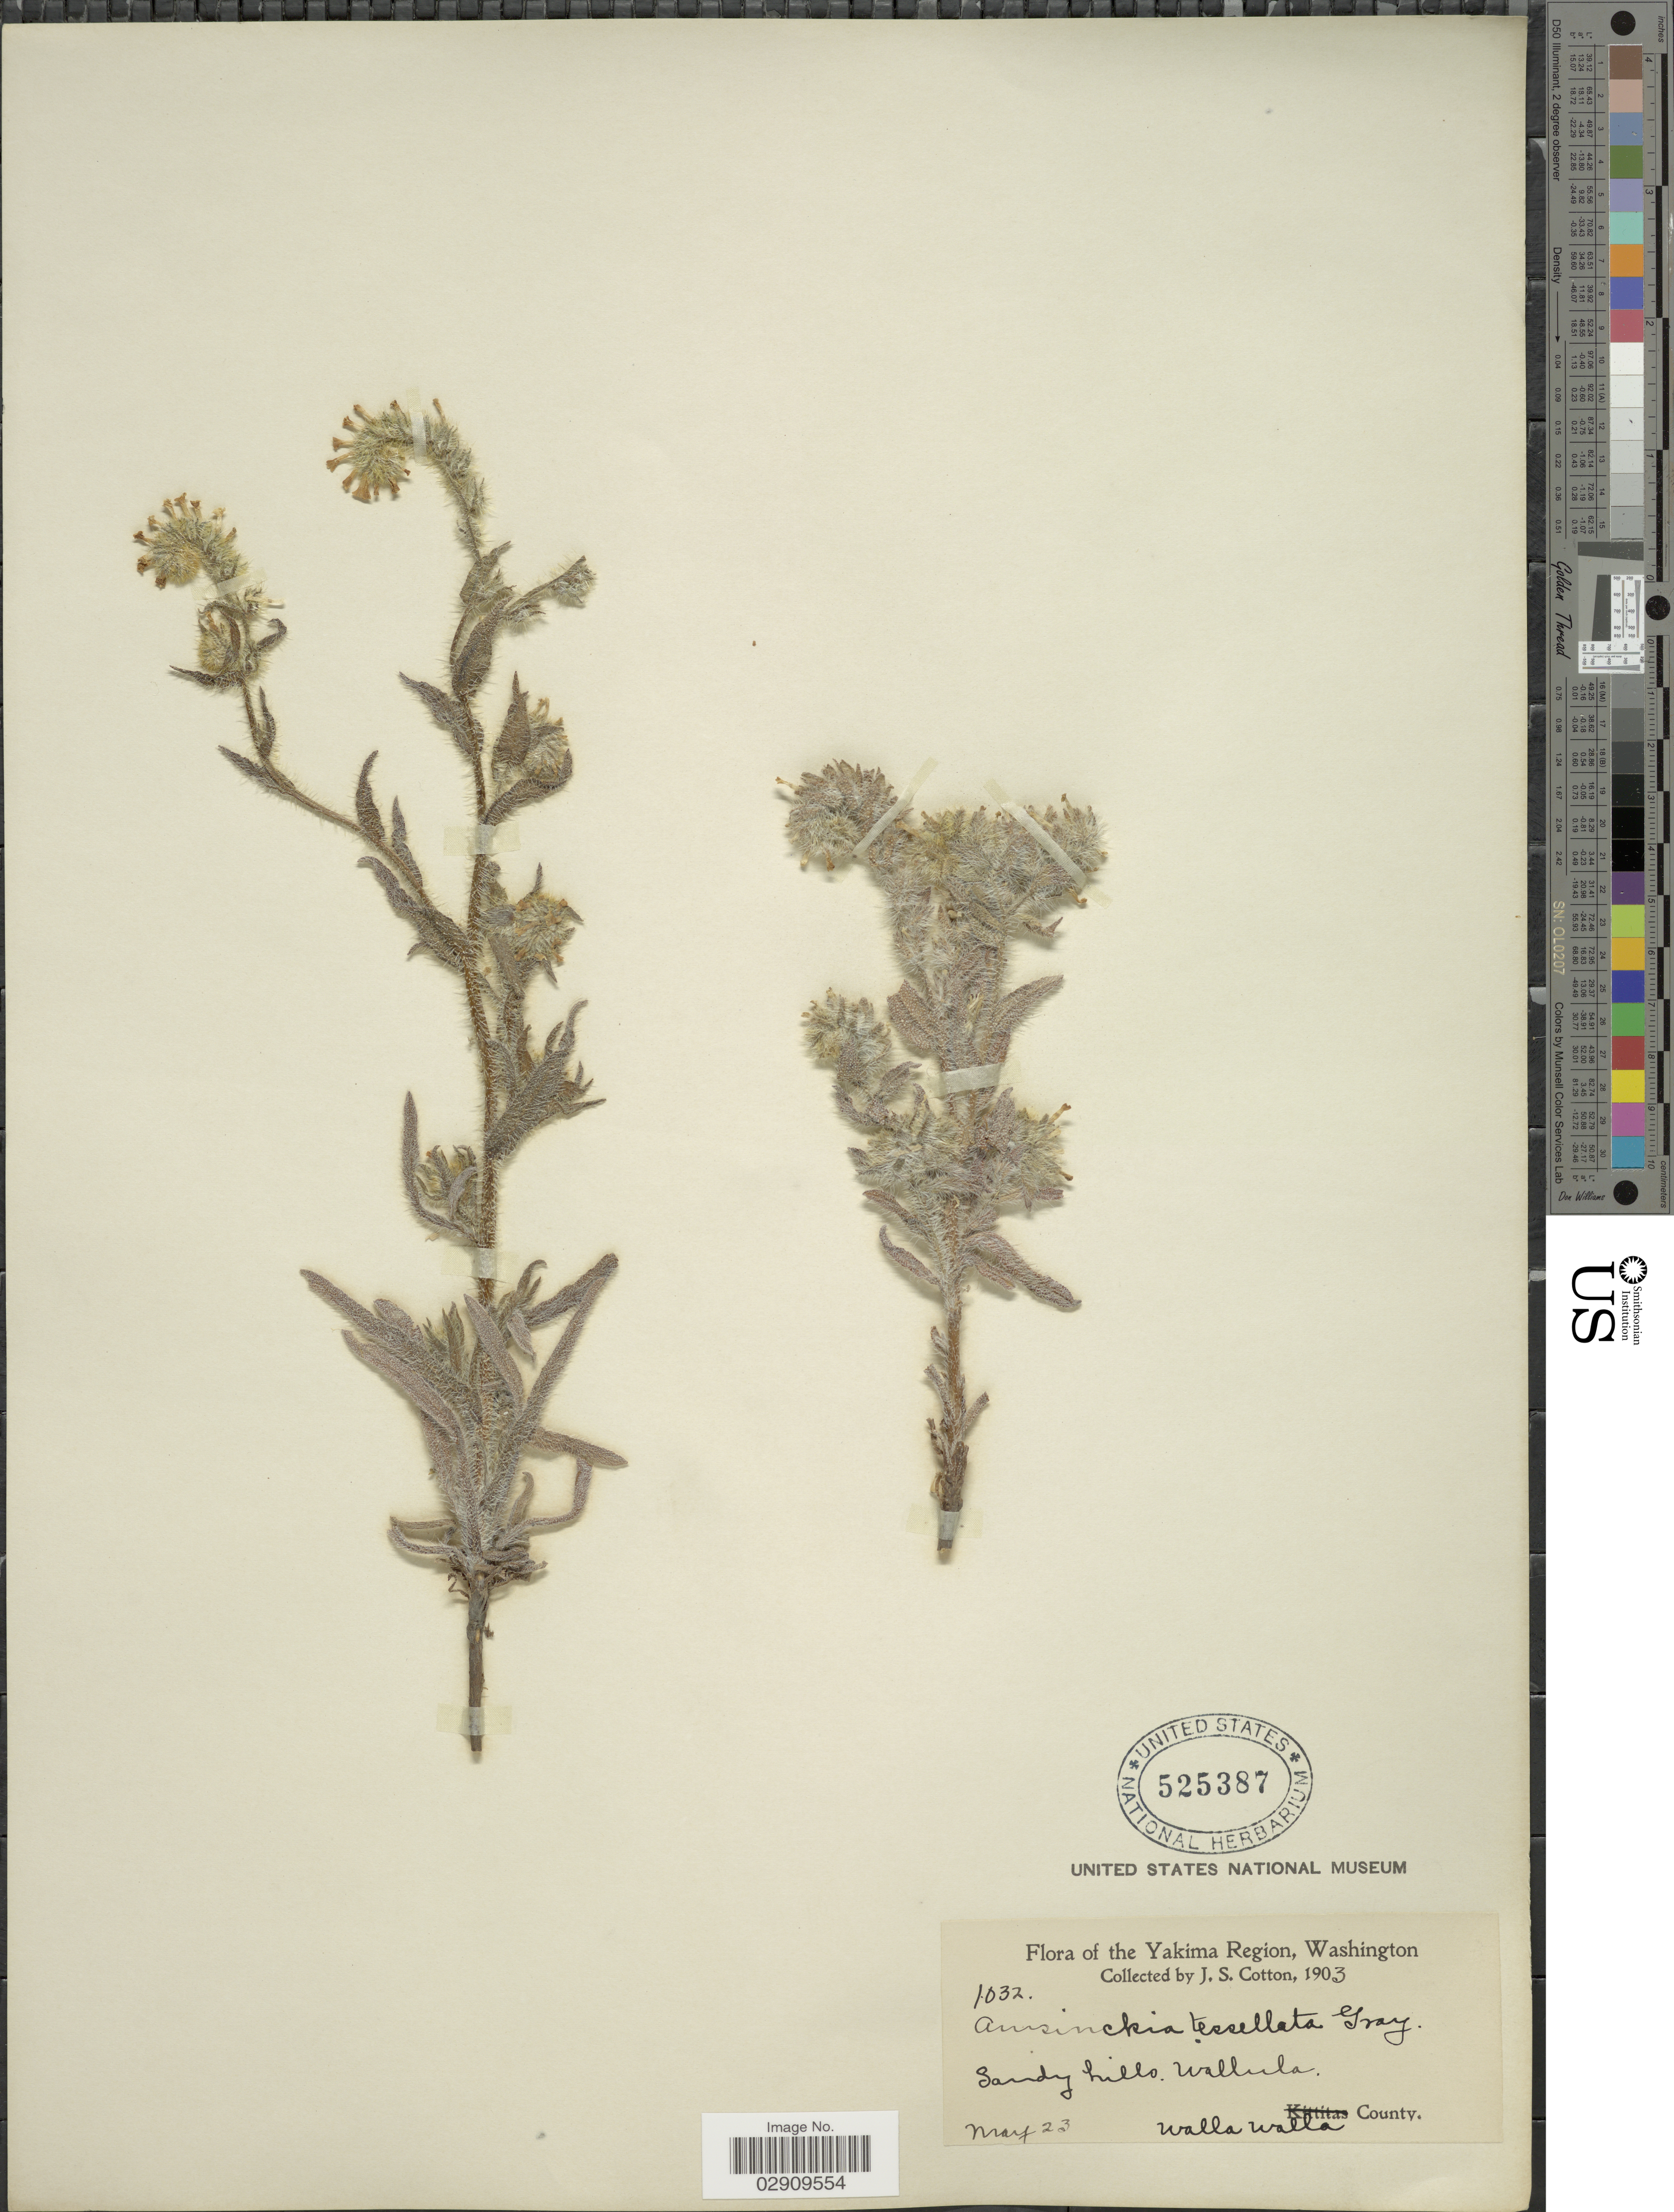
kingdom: Plantae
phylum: Tracheophyta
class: Magnoliopsida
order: Boraginales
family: Boraginaceae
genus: Amsinckia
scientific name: Amsinckia tessellata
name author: A. Gray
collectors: J. S. Cotton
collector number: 1032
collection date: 1903-05-23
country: United States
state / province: Washington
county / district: Walla Walla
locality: The Yakima Region. Sandy hills Wallula. Walla Walla County.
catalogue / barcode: US 525387